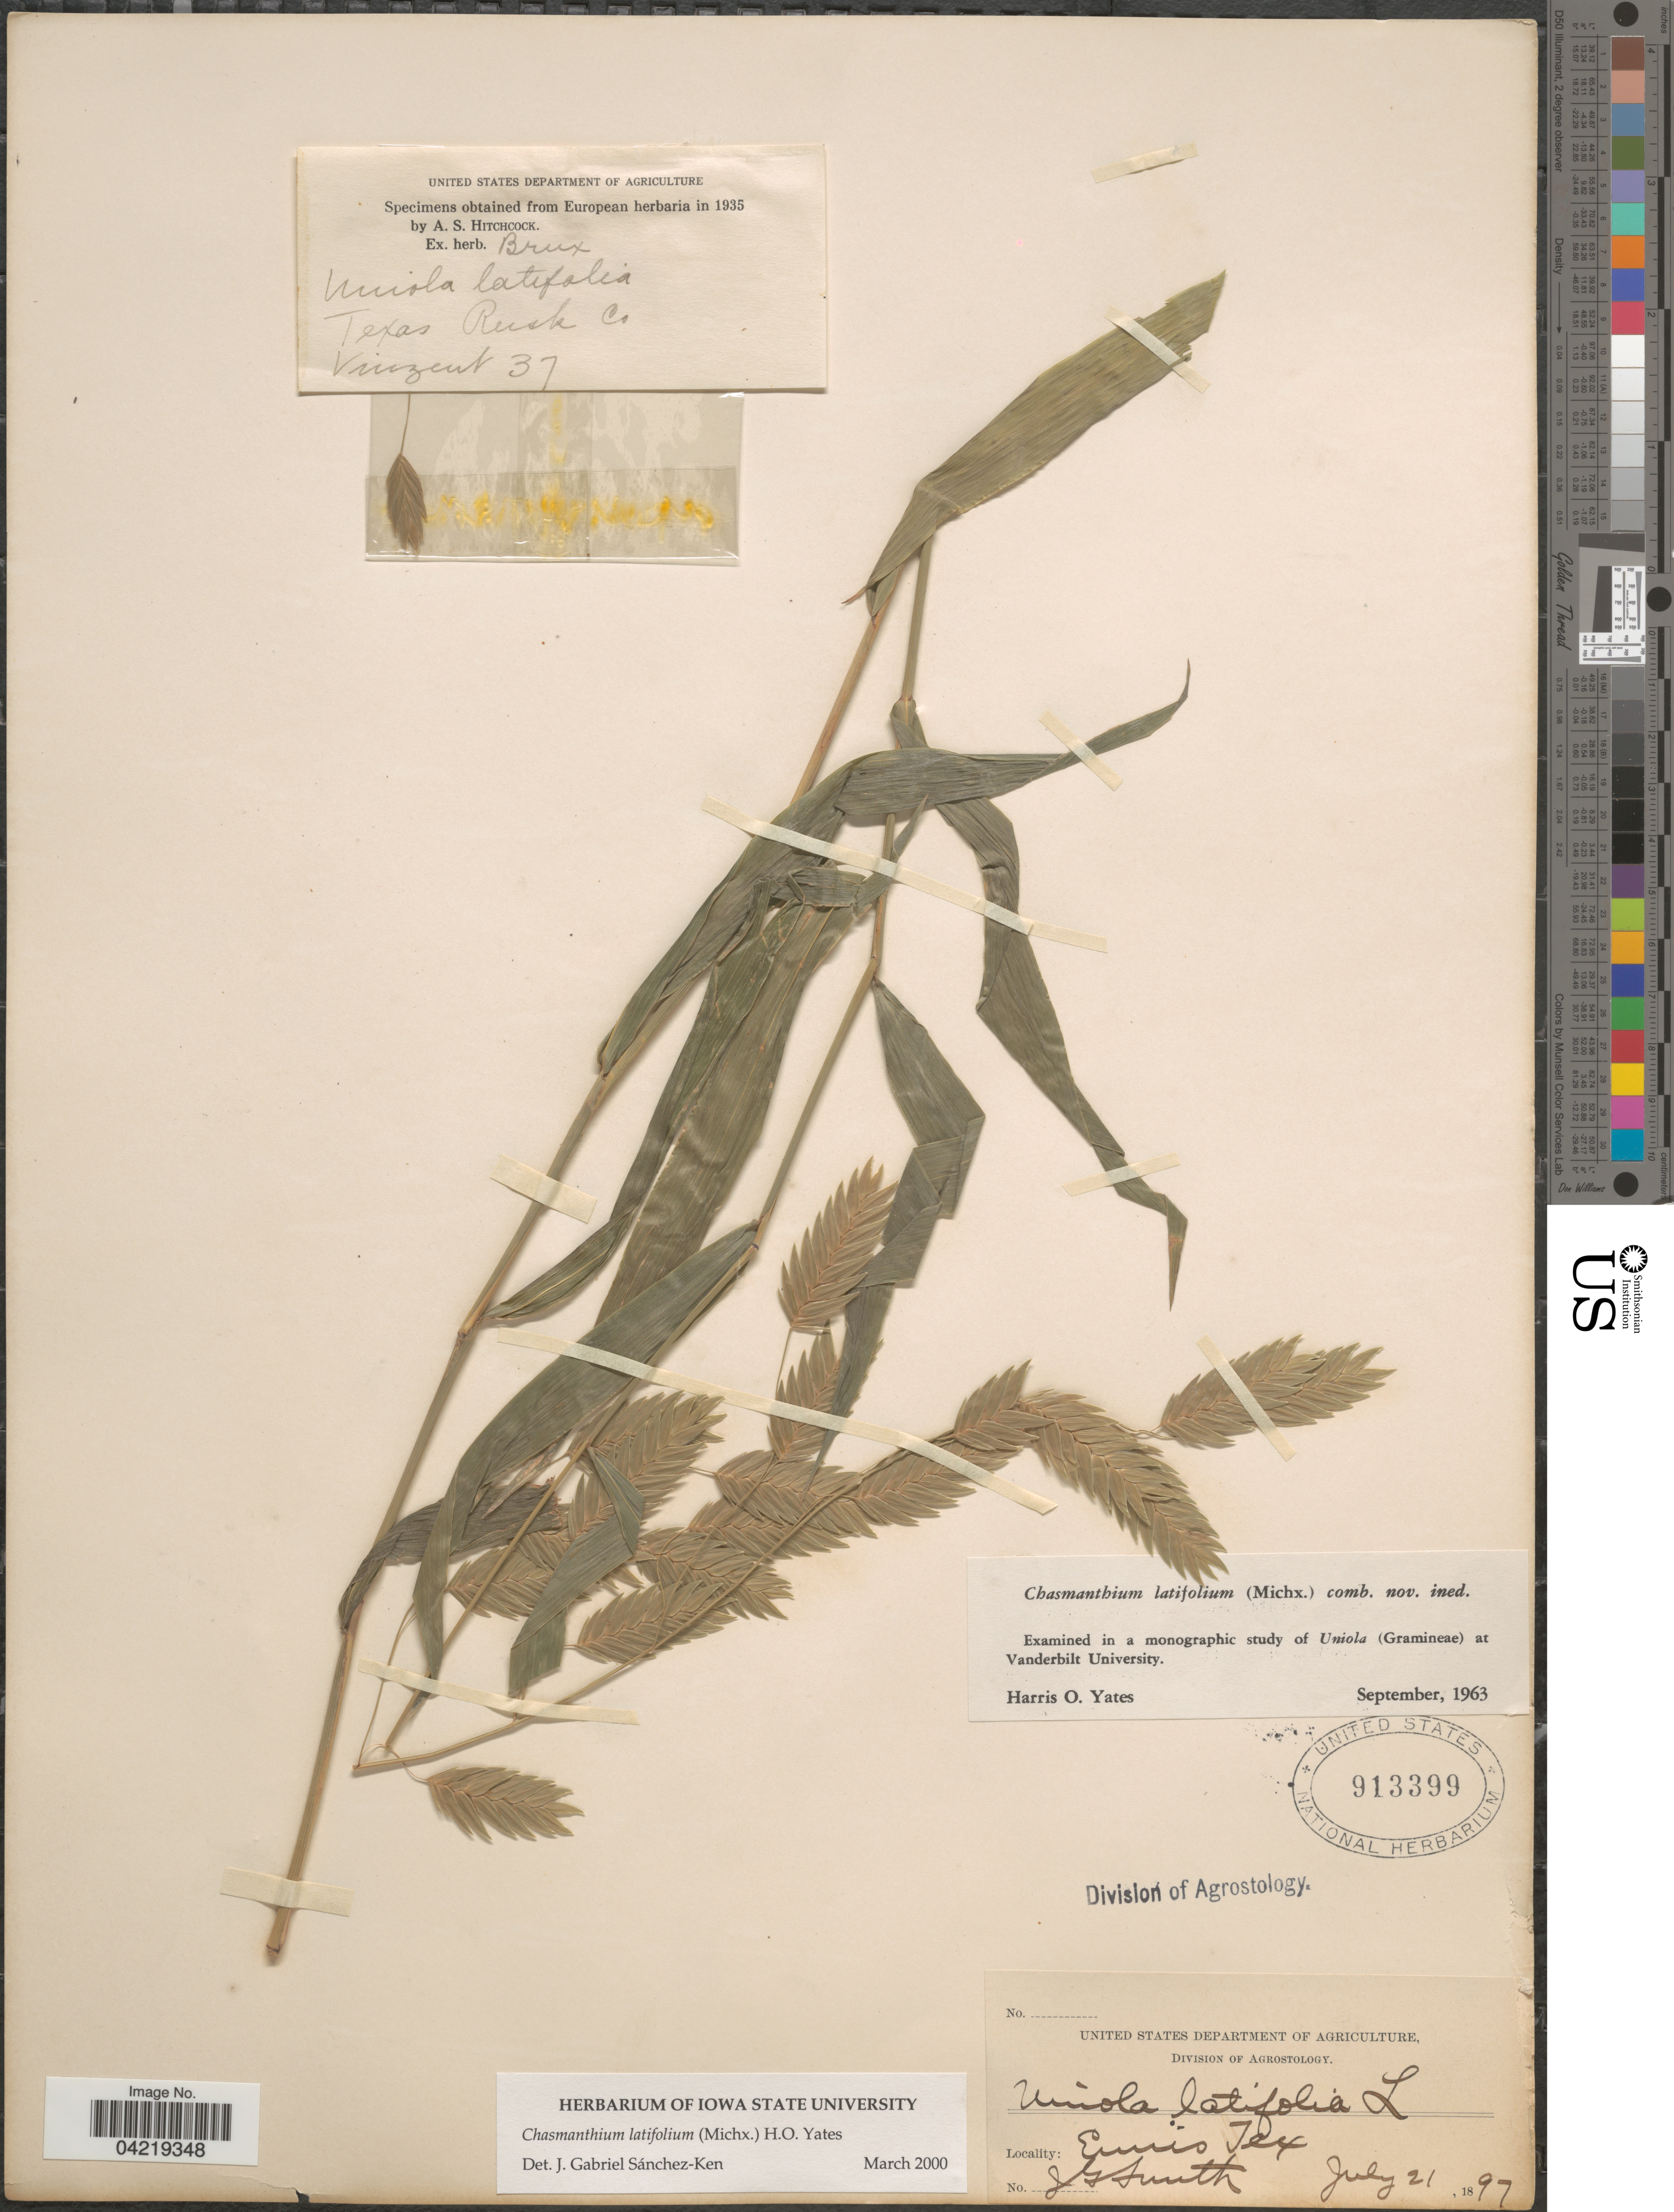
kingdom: Plantae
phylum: Tracheophyta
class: Liliopsida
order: Poales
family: Poaceae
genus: Chasmanthium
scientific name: Chasmanthium latifolium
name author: (Michx.) H.O. Yates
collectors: J. G. Smith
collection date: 1897-07-21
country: United States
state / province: Texas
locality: Ennis.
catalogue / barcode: US 913399